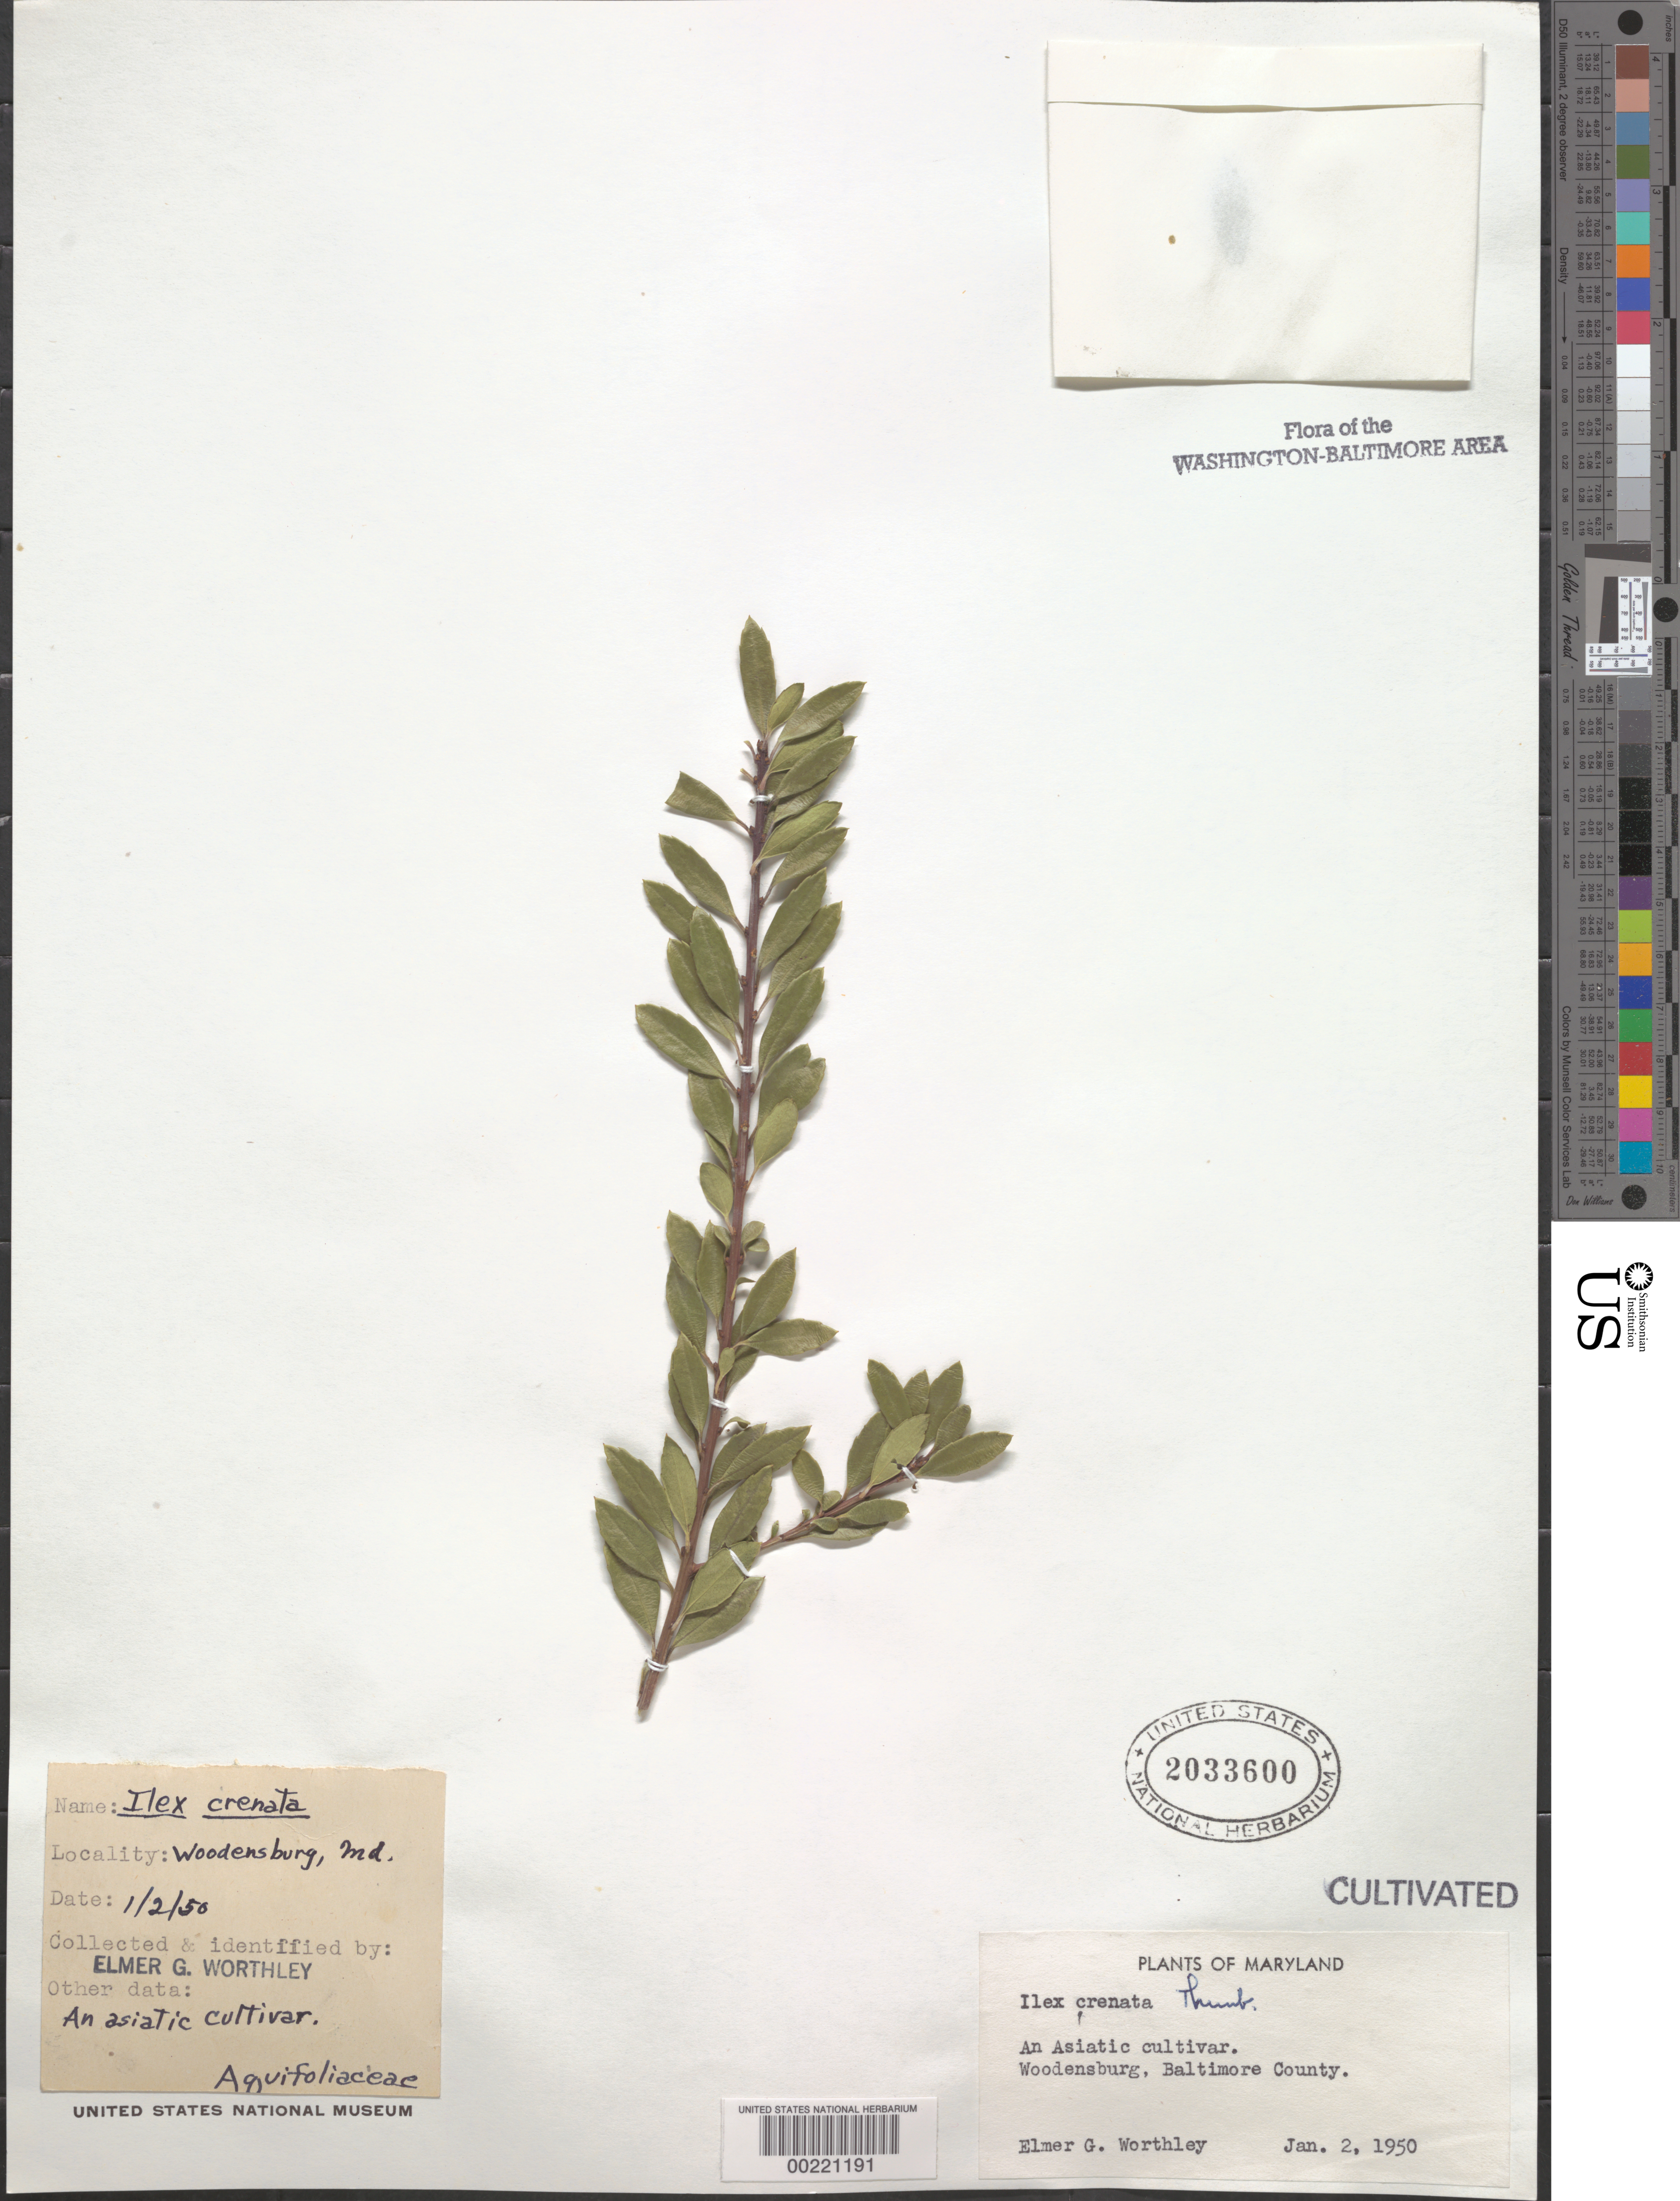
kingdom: Plantae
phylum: Tracheophyta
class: Magnoliopsida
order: Aquifoliales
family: Aquifoliaceae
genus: Ilex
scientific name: Ilex crenata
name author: Thunb.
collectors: E. Worthley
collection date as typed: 02 Jan 1950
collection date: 1950-01-02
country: United States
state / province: Maryland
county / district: Baltimore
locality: Woodensburg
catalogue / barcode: US 2033600